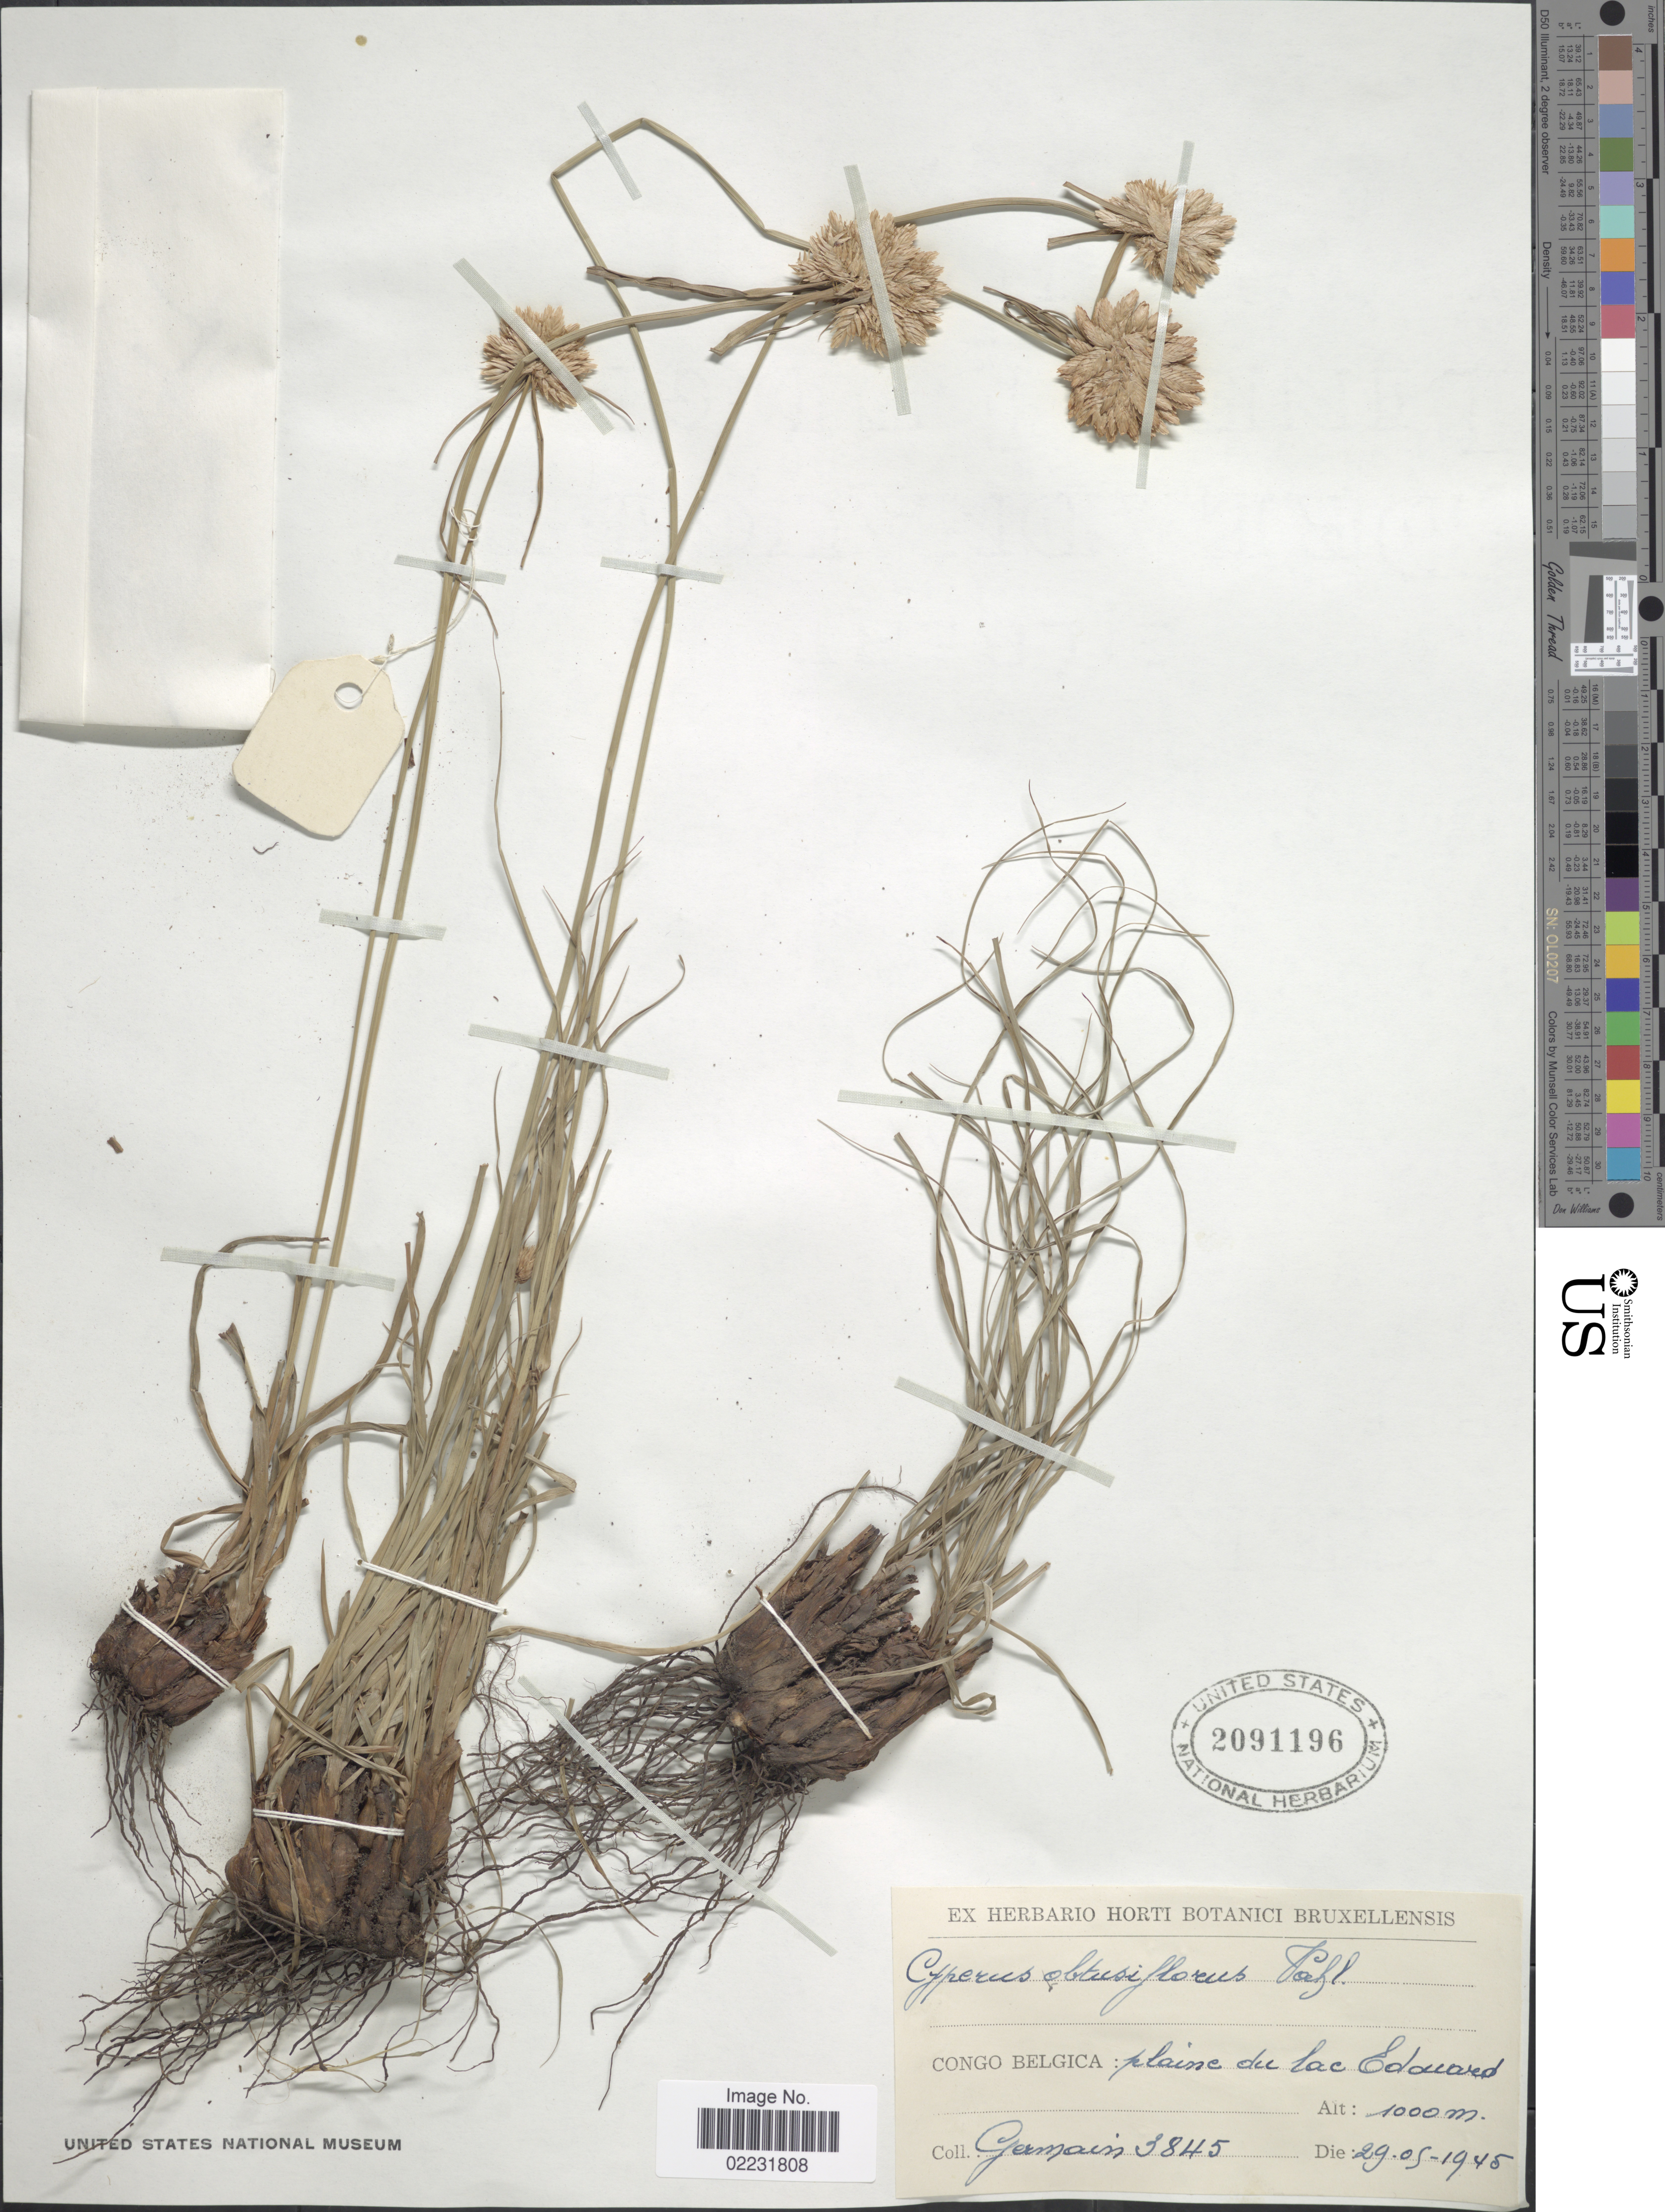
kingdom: Plantae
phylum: Tracheophyta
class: Liliopsida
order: Poales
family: Cyperaceae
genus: Cyperus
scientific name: Cyperus obtusiflorus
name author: Vahl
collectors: -. Germain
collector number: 3845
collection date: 1945-09-29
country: Congo, Democratic Republic of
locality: Congo Belgica: plaine du lac Eduard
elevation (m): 1000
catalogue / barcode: US 2091196